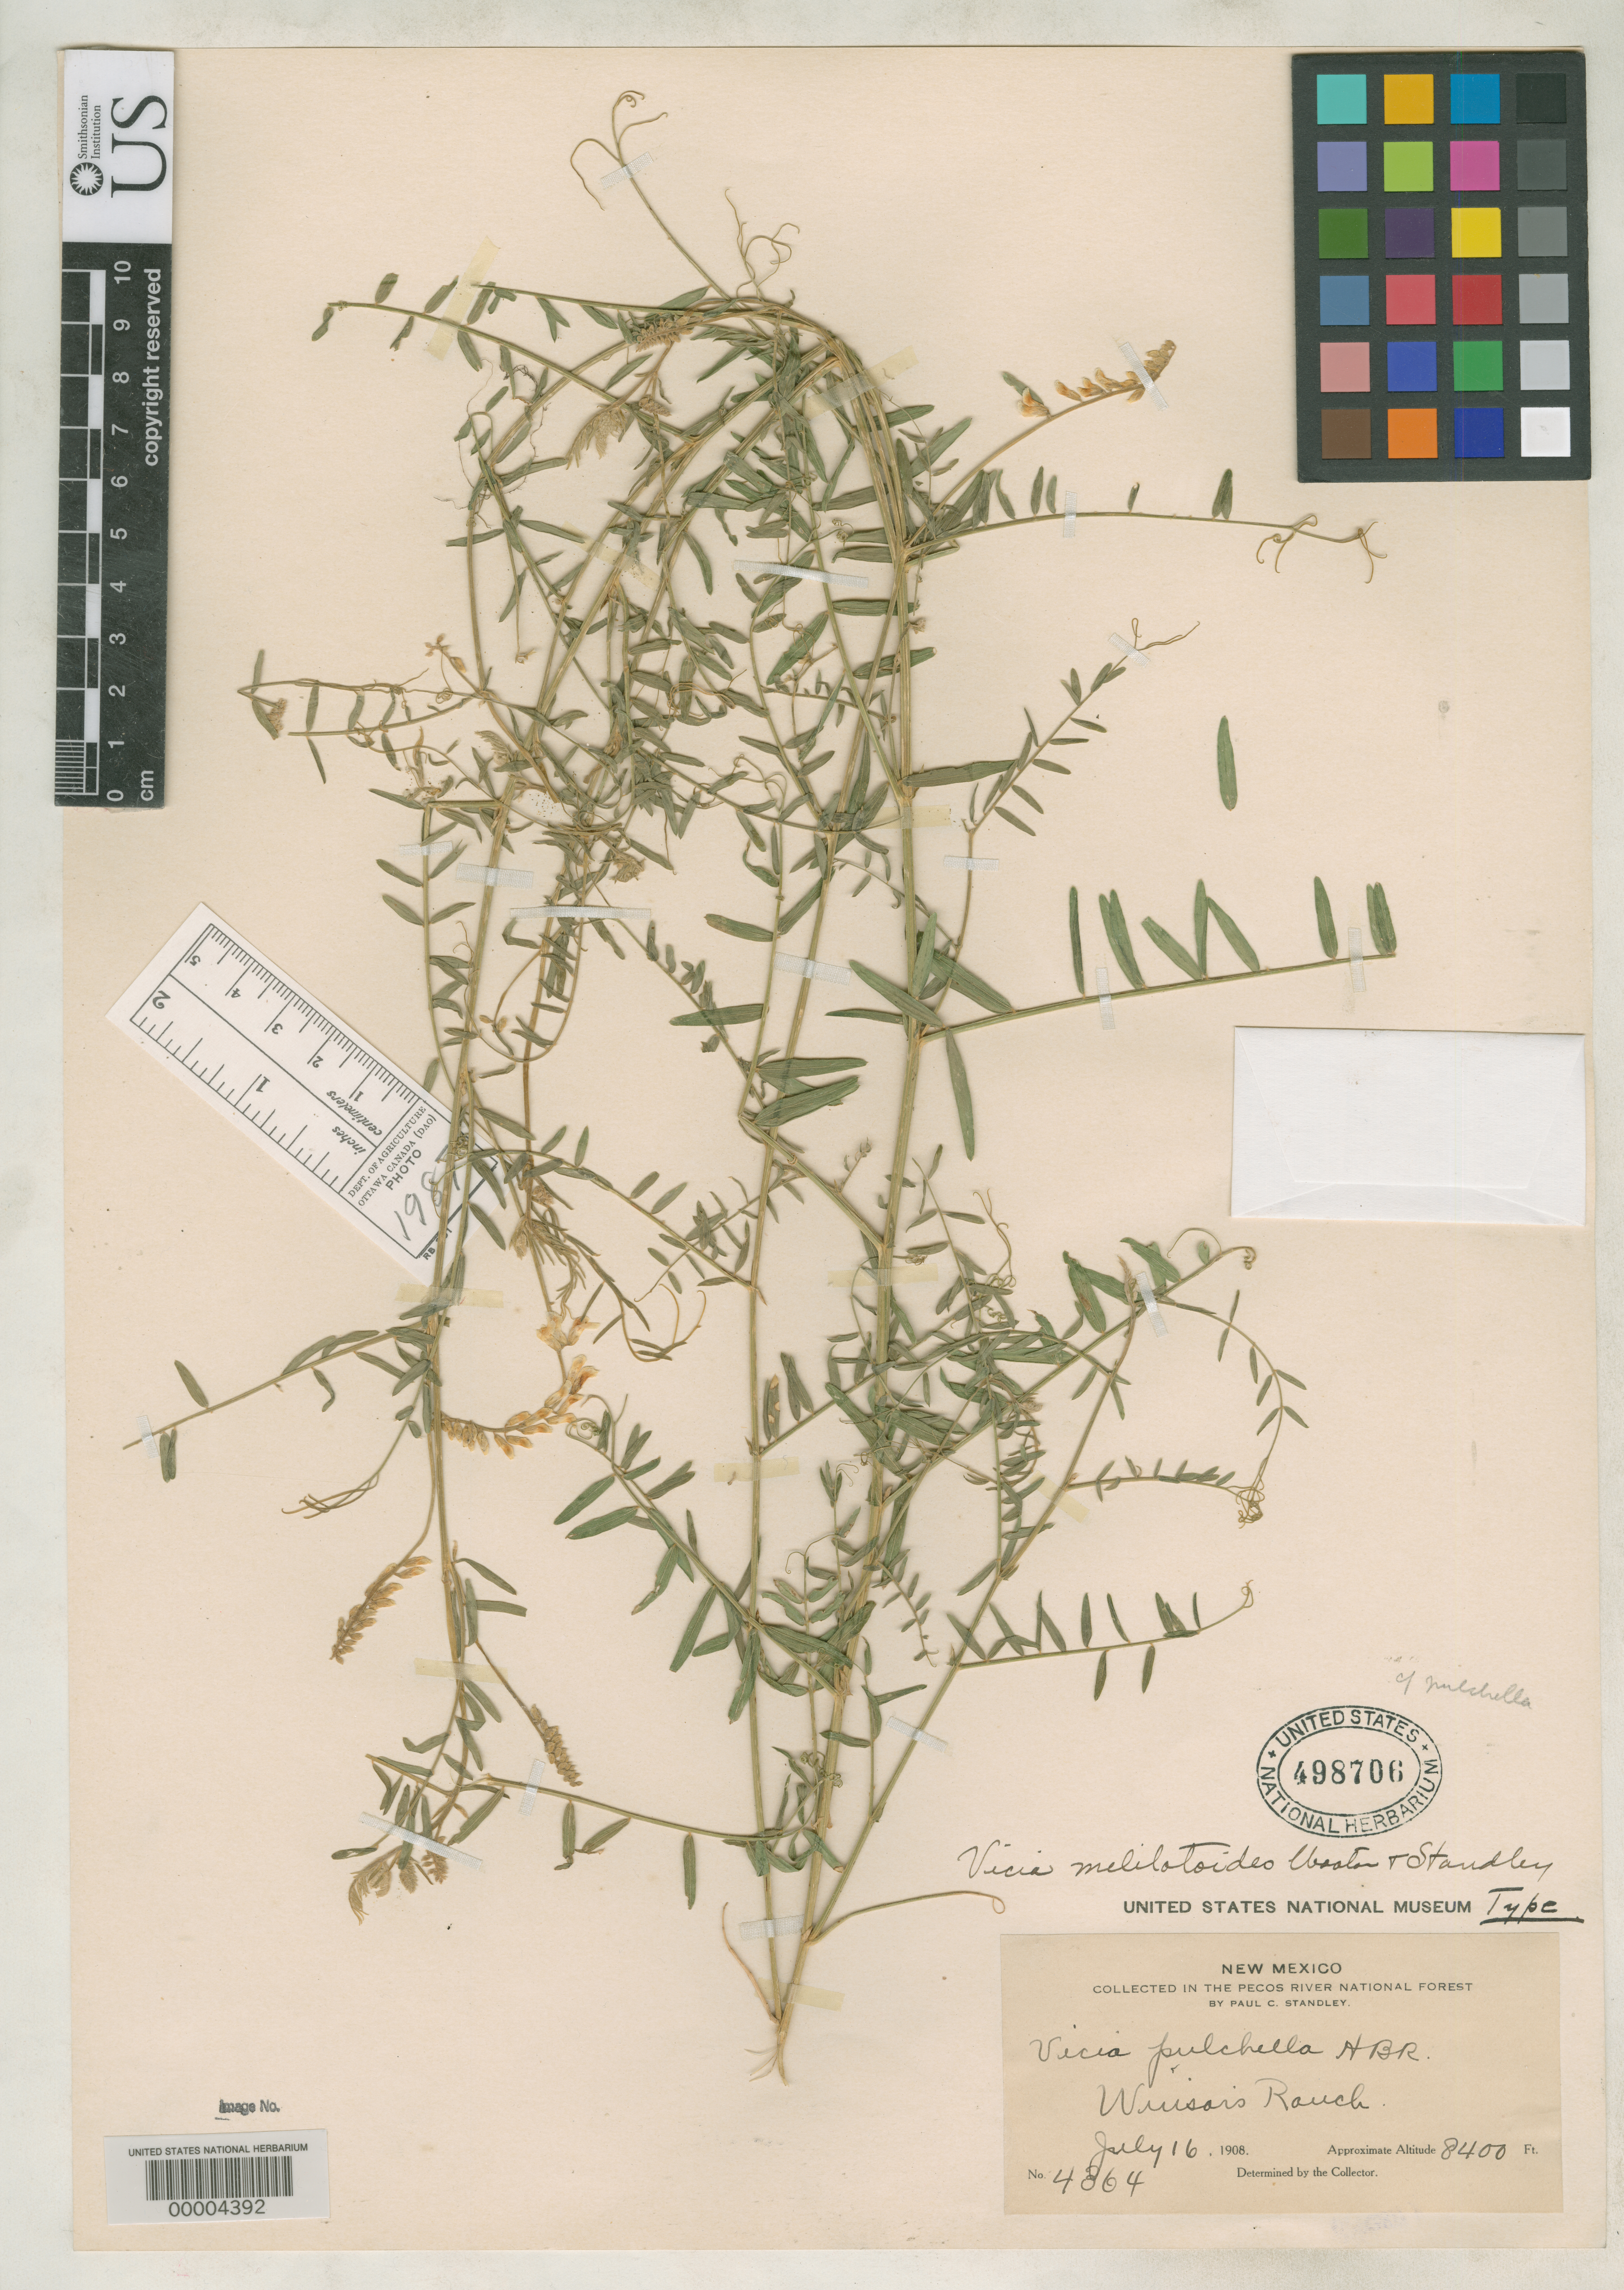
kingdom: Plantae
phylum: Tracheophyta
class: Magnoliopsida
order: Fabales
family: Fabaceae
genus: Vicia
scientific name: Vicia melilotoides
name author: Wooton & Standl.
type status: Holotype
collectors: P. C. Standley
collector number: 4364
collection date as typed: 16 Jul 1908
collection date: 1908-07-16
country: United States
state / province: New Mexico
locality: Winsars Ranch in Pecos River National Forest.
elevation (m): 2520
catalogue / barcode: US 498706